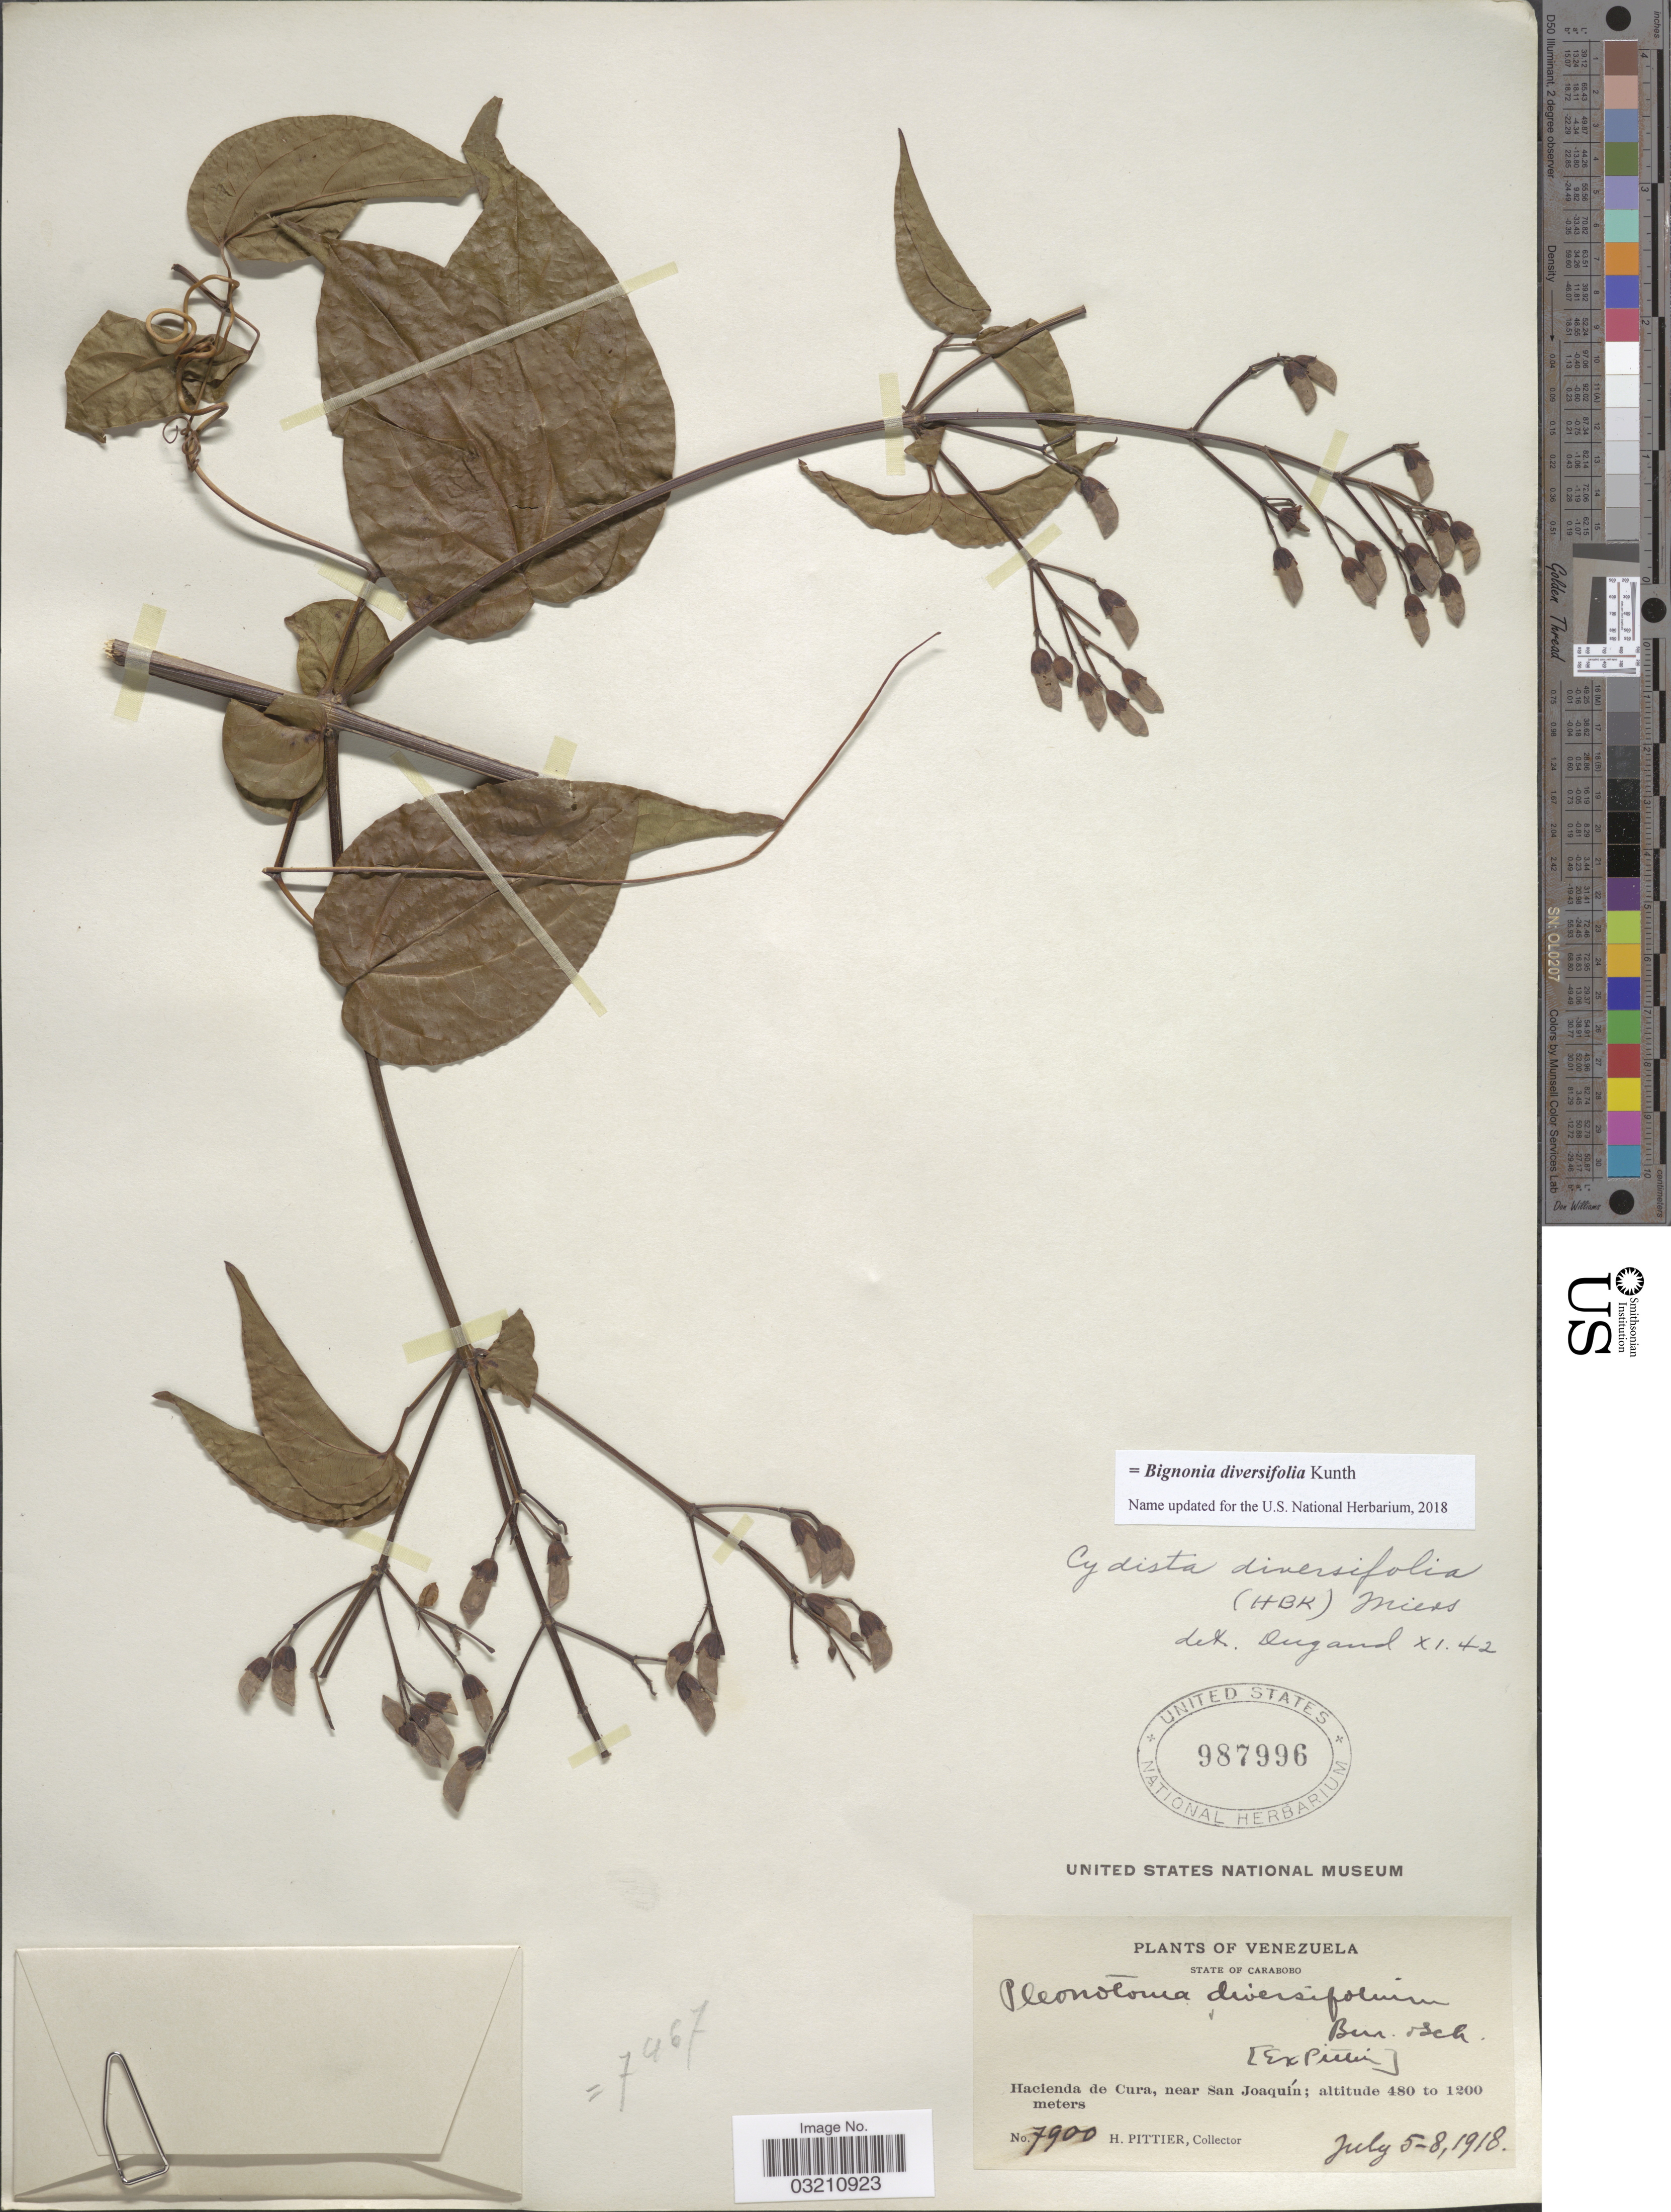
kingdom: Plantae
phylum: Tracheophyta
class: Magnoliopsida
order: Lamiales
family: Bignoniaceae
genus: Bignonia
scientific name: Bignonia diversifolia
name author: Kunth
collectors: H. F. Pittier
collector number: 7900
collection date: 1918-07-05/1918-07-08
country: Venezuela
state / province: Carabobo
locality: Hacienda de Cura, near San Joaquín.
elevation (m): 480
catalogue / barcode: US 987996